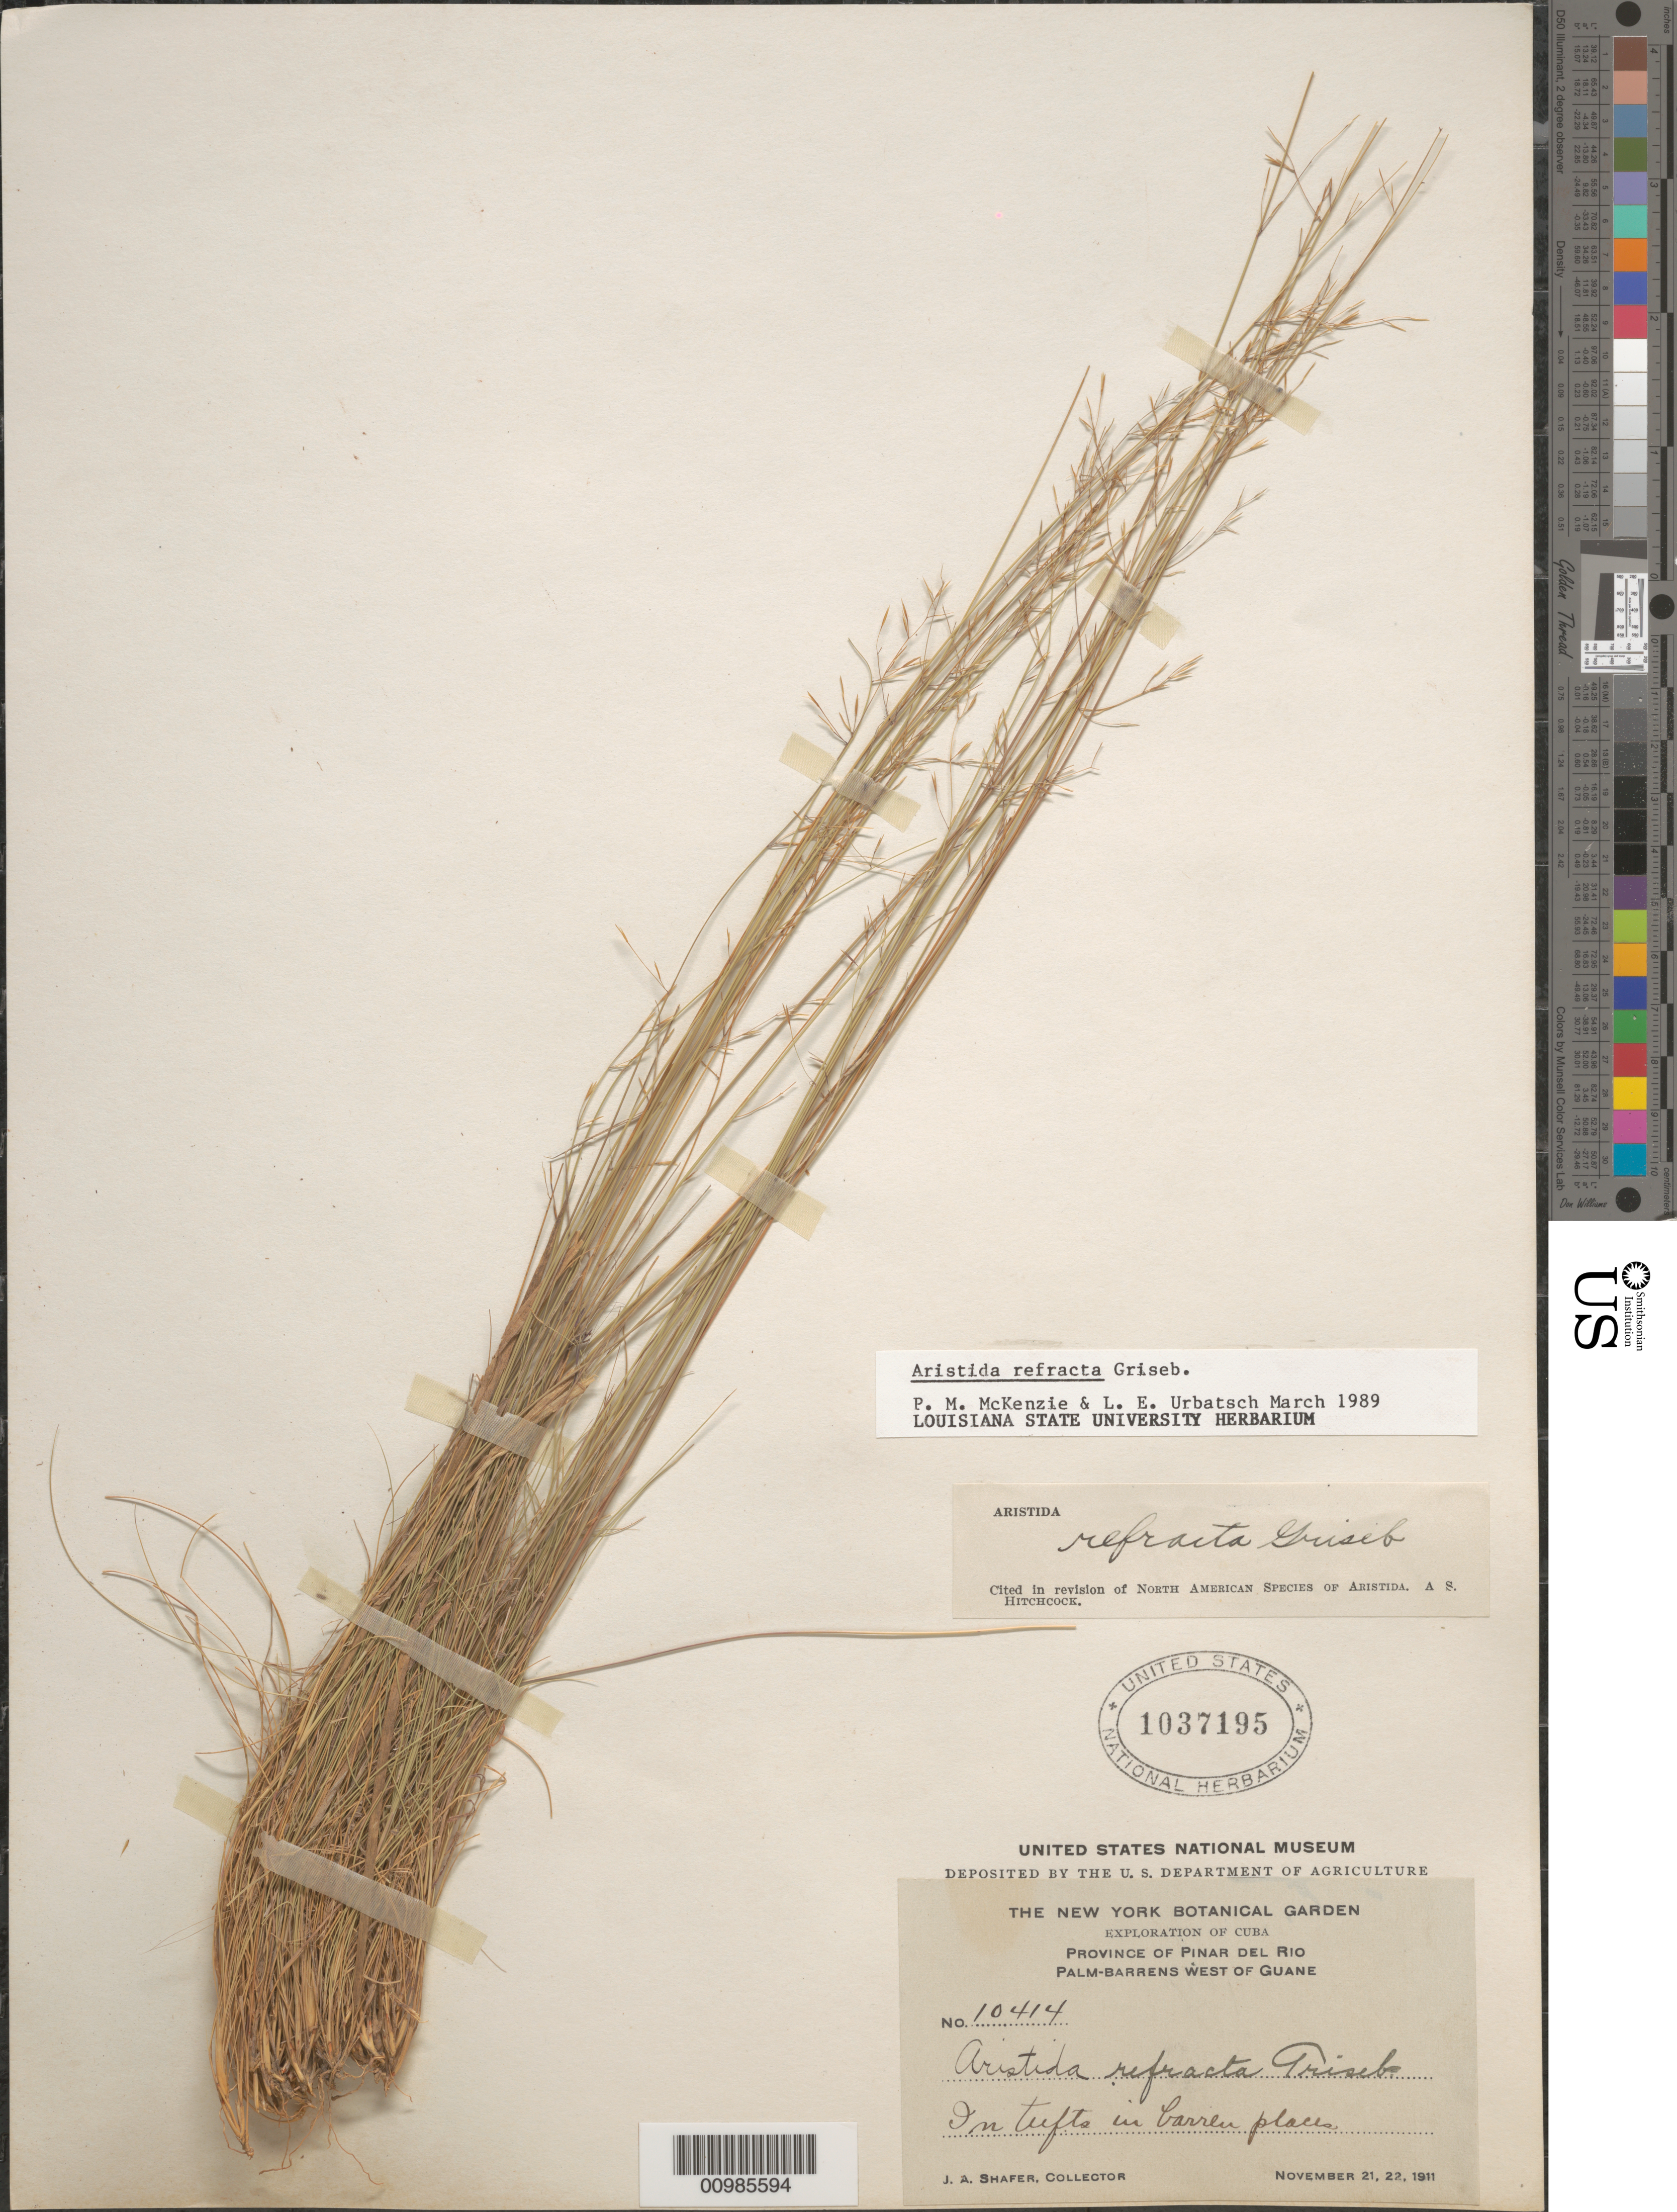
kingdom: Plantae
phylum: Tracheophyta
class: Liliopsida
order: Poales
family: Poaceae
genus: Aristida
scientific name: Aristida refracta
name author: Griseb.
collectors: J. A. Shafer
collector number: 10414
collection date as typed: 21 Nov 1911 to22 Nov 1911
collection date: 1911-11-21/1911-11-22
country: Cuba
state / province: Pinar del Rio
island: Cuba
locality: Palm Barrens west of Guane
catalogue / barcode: US 1037195